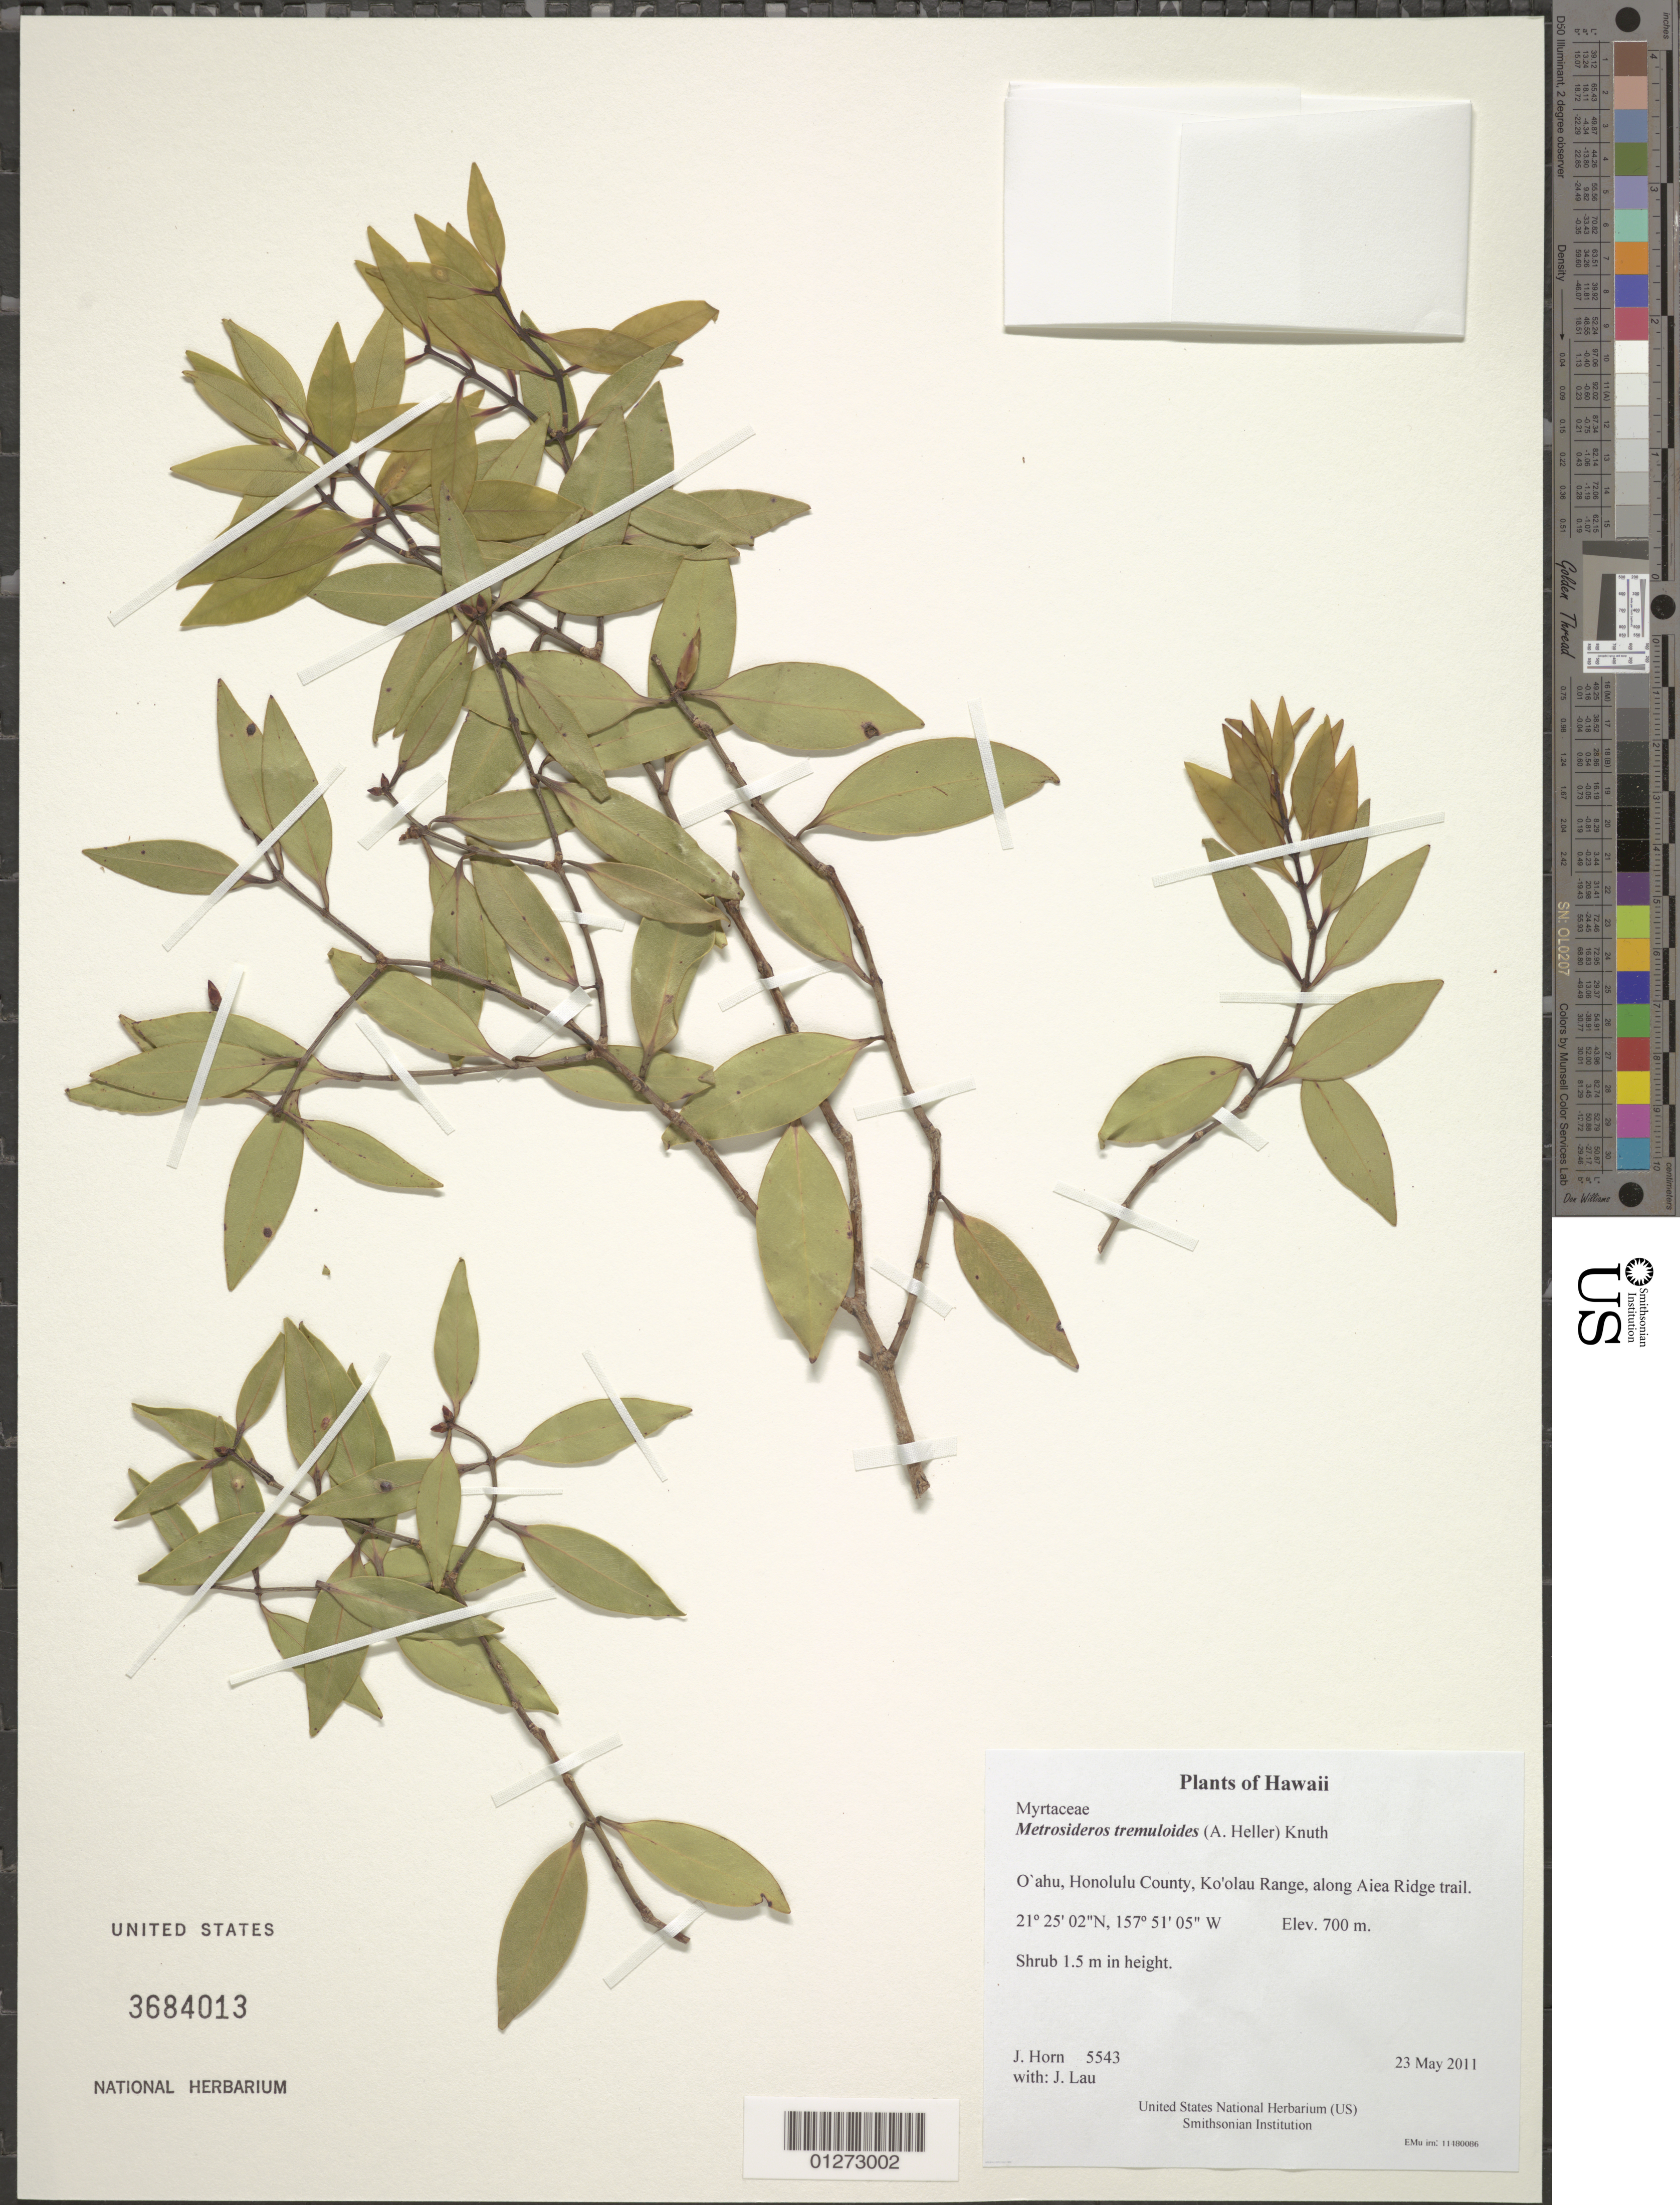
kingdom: Plantae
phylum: Tracheophyta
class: Magnoliopsida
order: Myrtales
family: Myrtaceae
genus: Metrosideros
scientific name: Metrosideros tremuloides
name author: (A. Heller) Knuth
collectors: J. Horn & J. Lau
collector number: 5543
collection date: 2011-05-23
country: United States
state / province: Hawaii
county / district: Honolulu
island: Oahu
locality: Ko'olau Range, along Aiea Ridge trail.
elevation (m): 700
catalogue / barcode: US 3684013